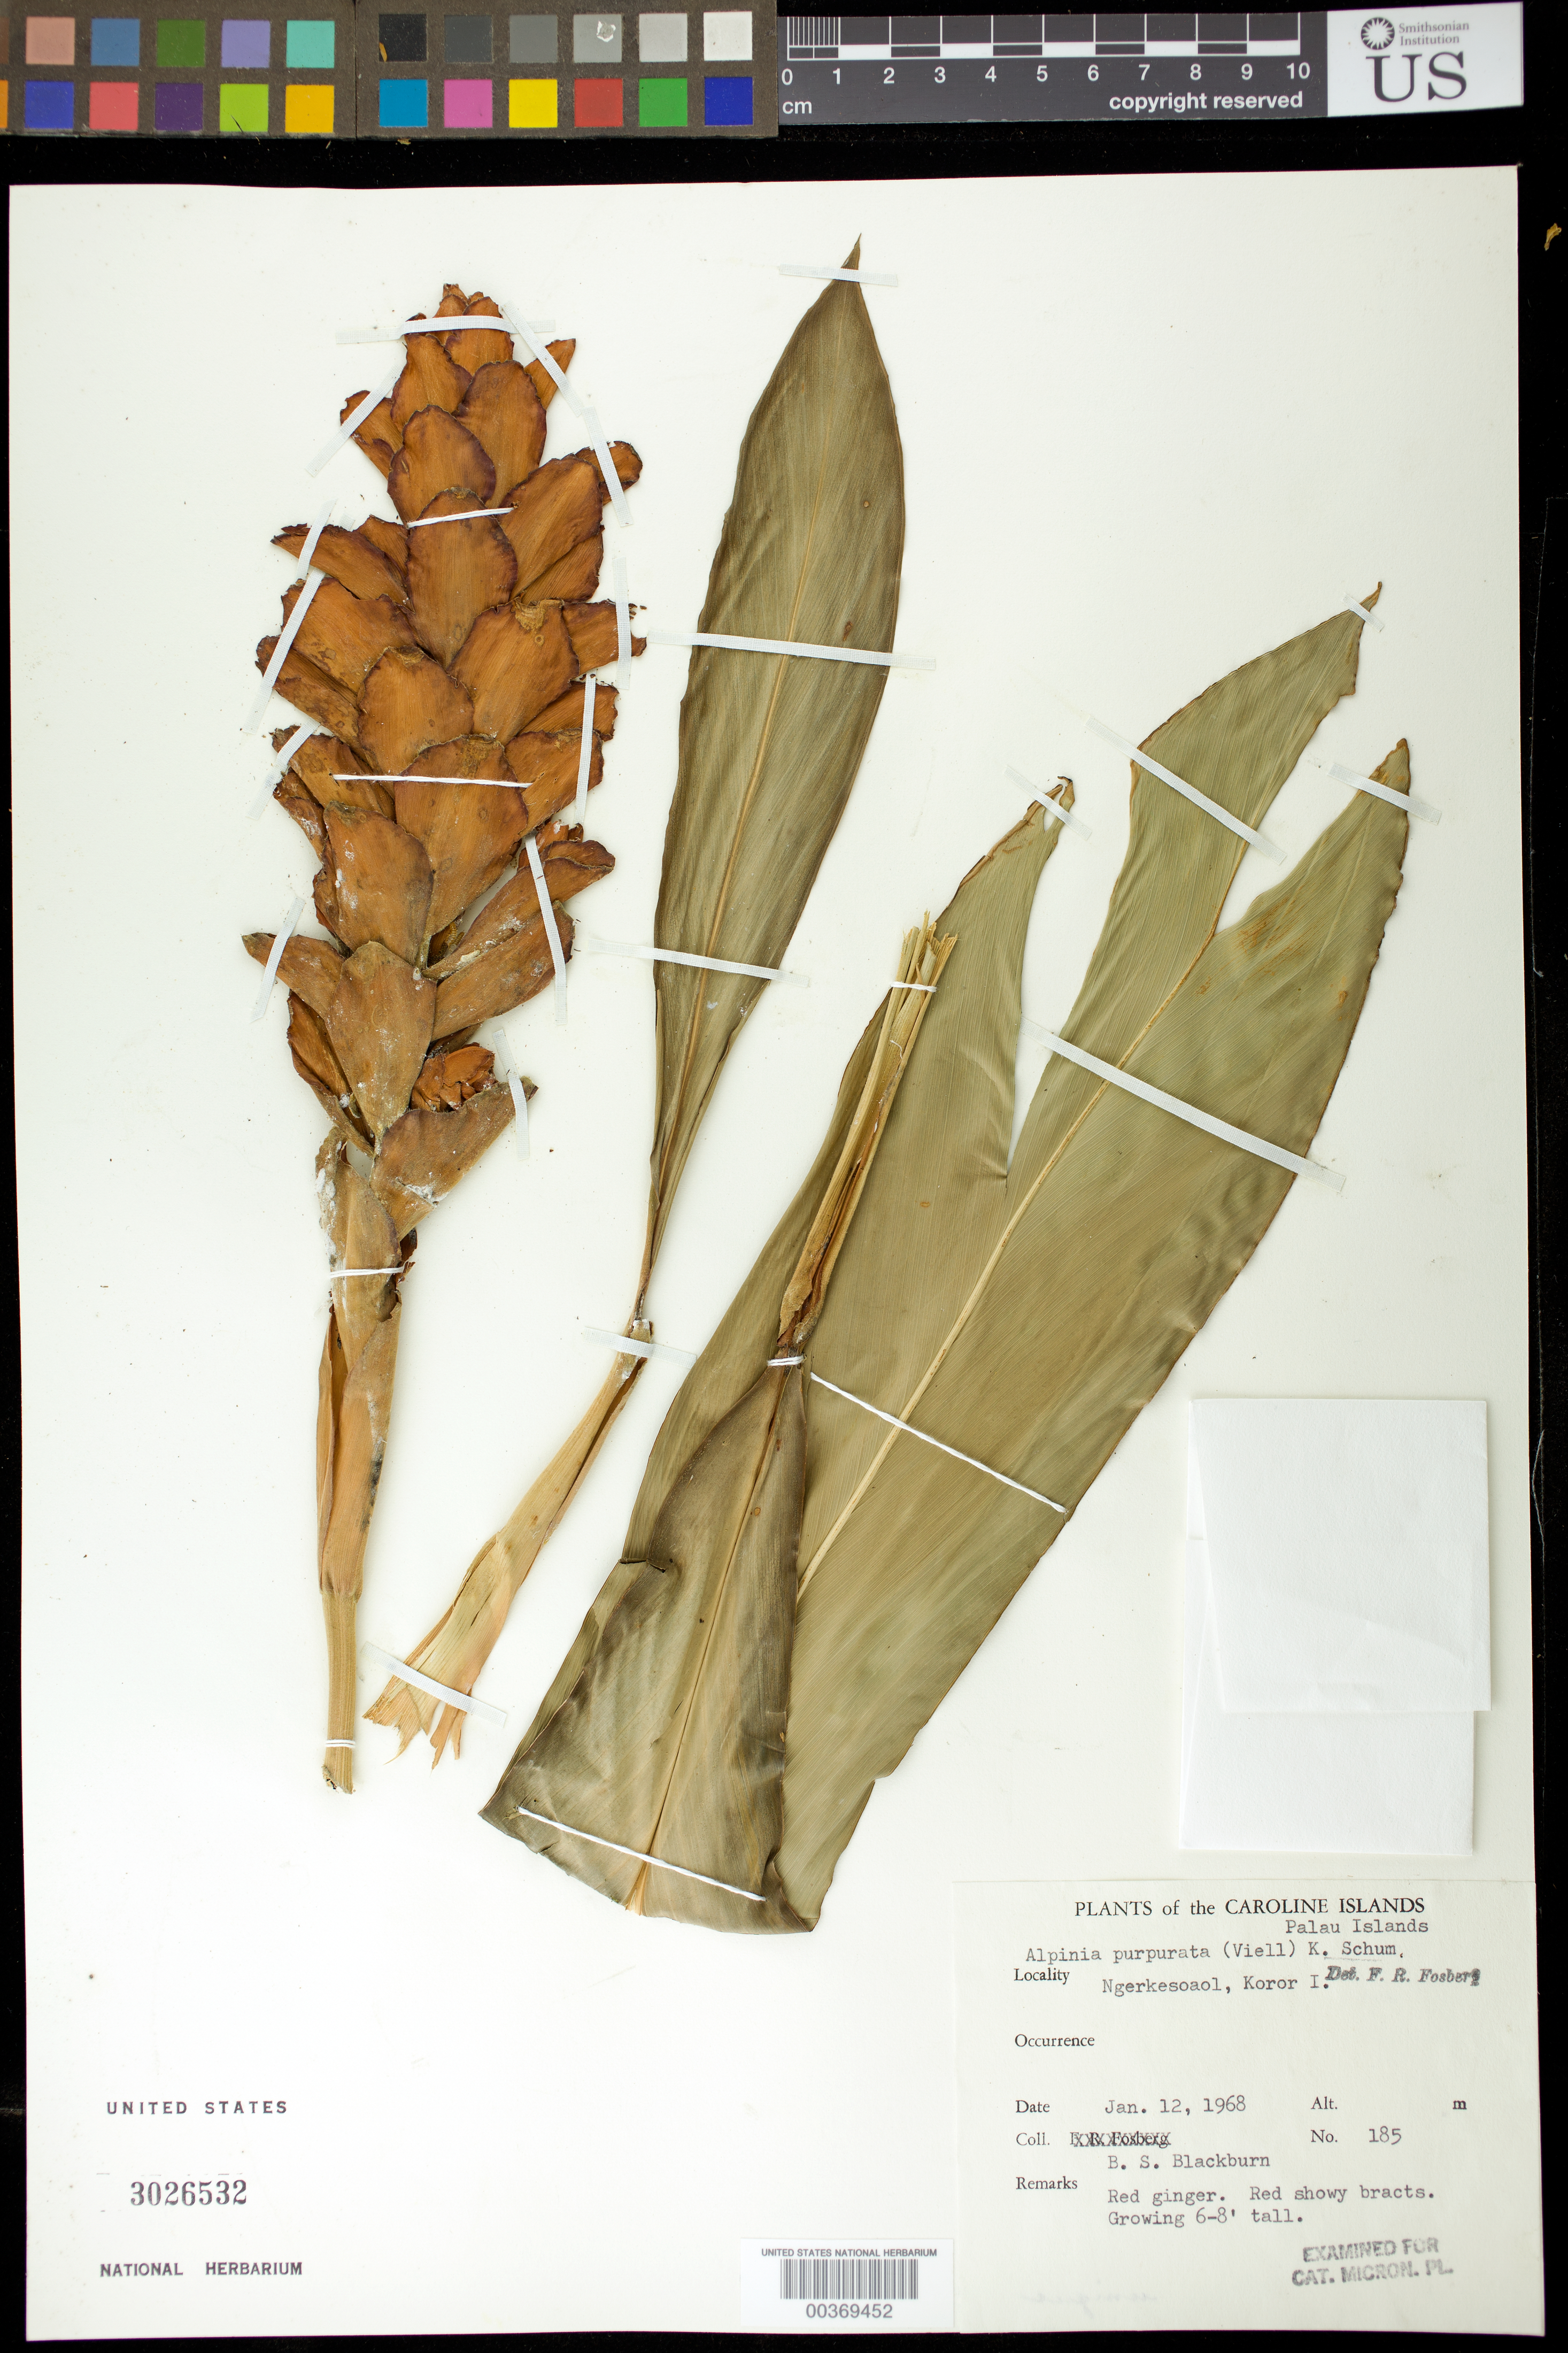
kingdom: Plantae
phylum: Tracheophyta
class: Liliopsida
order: Zingiberales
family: Zingiberaceae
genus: Alpinia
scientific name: Alpinia purpurata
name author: (Veill.) K. Schum.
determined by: Fosberg, F. R.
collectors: B. S. Blackburn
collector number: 185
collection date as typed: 12 Jan 1968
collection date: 1968-01-12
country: Palau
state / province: Koror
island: Oreor (Koror)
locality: Plants of caroline islands, palau, ngerkesoaol, koror i.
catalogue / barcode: US 3026532